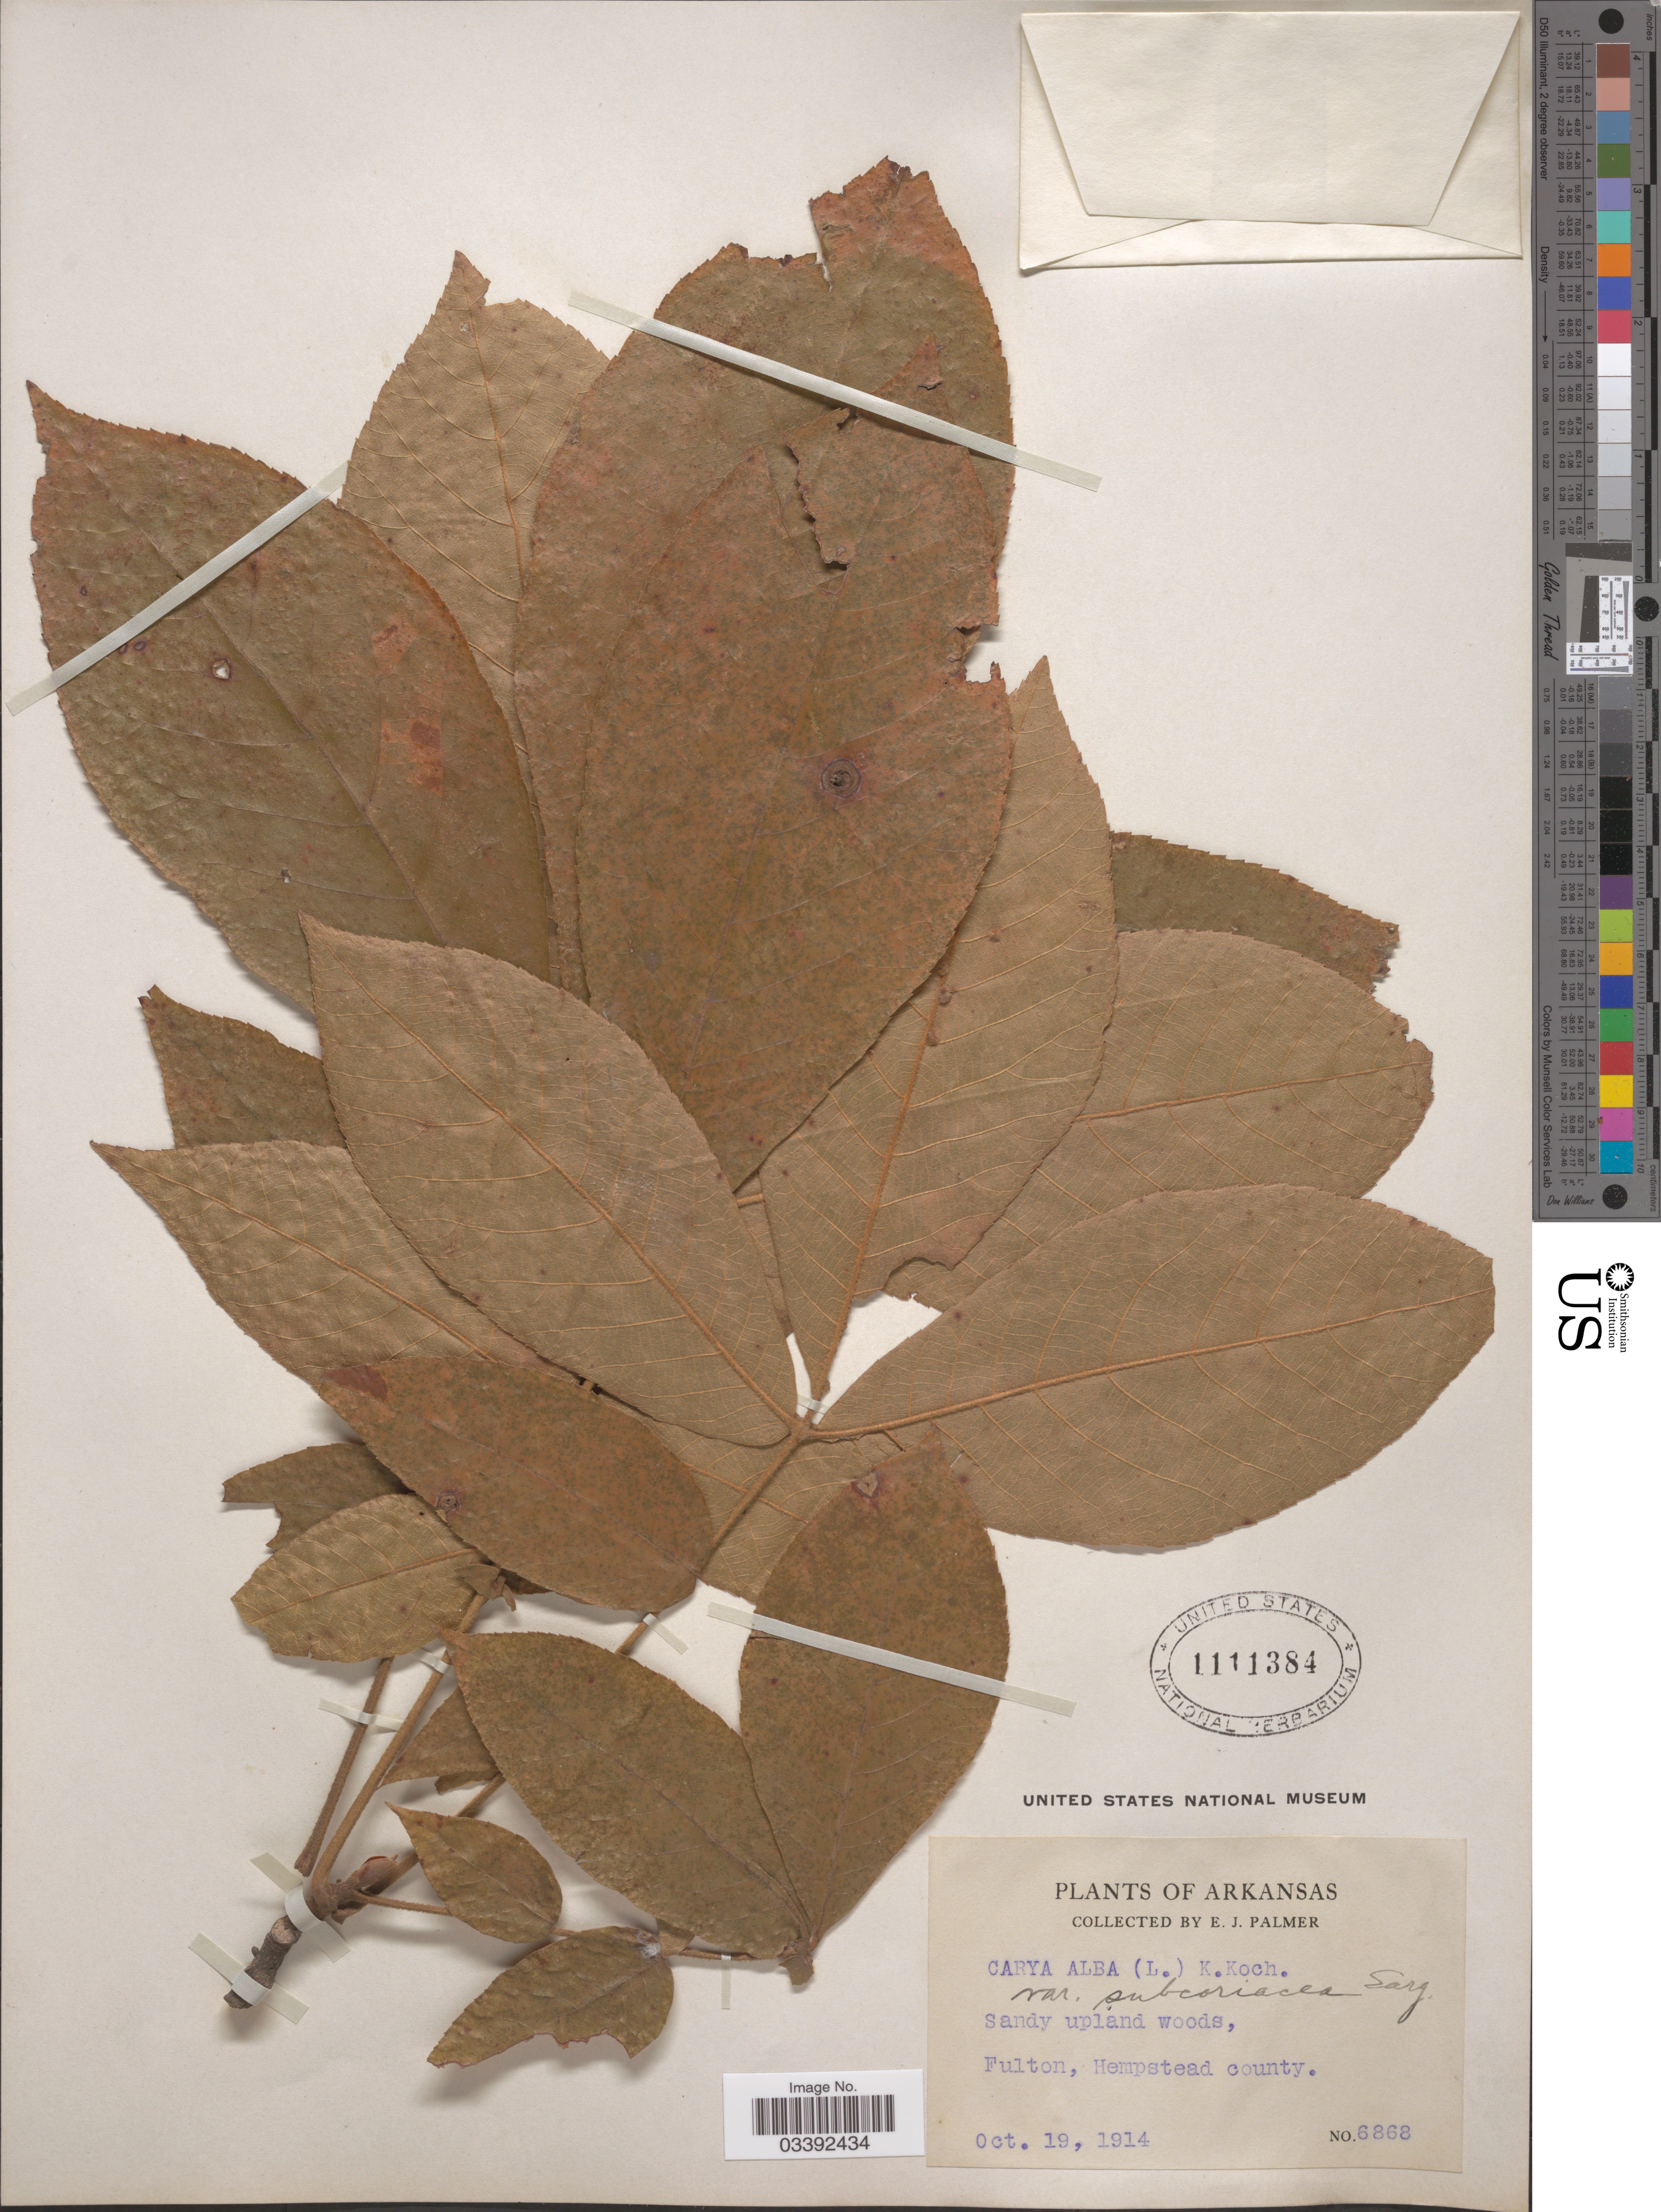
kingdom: Plantae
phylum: Tracheophyta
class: Magnoliopsida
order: Fagales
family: Juglandaceae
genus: Carya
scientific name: Carya tomentosa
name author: (Lam.) Nutt.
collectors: E. J. Palmer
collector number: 6868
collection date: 1914-10-19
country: United States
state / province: Arkansas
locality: Fulton, Hempstead county.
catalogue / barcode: US 1111384